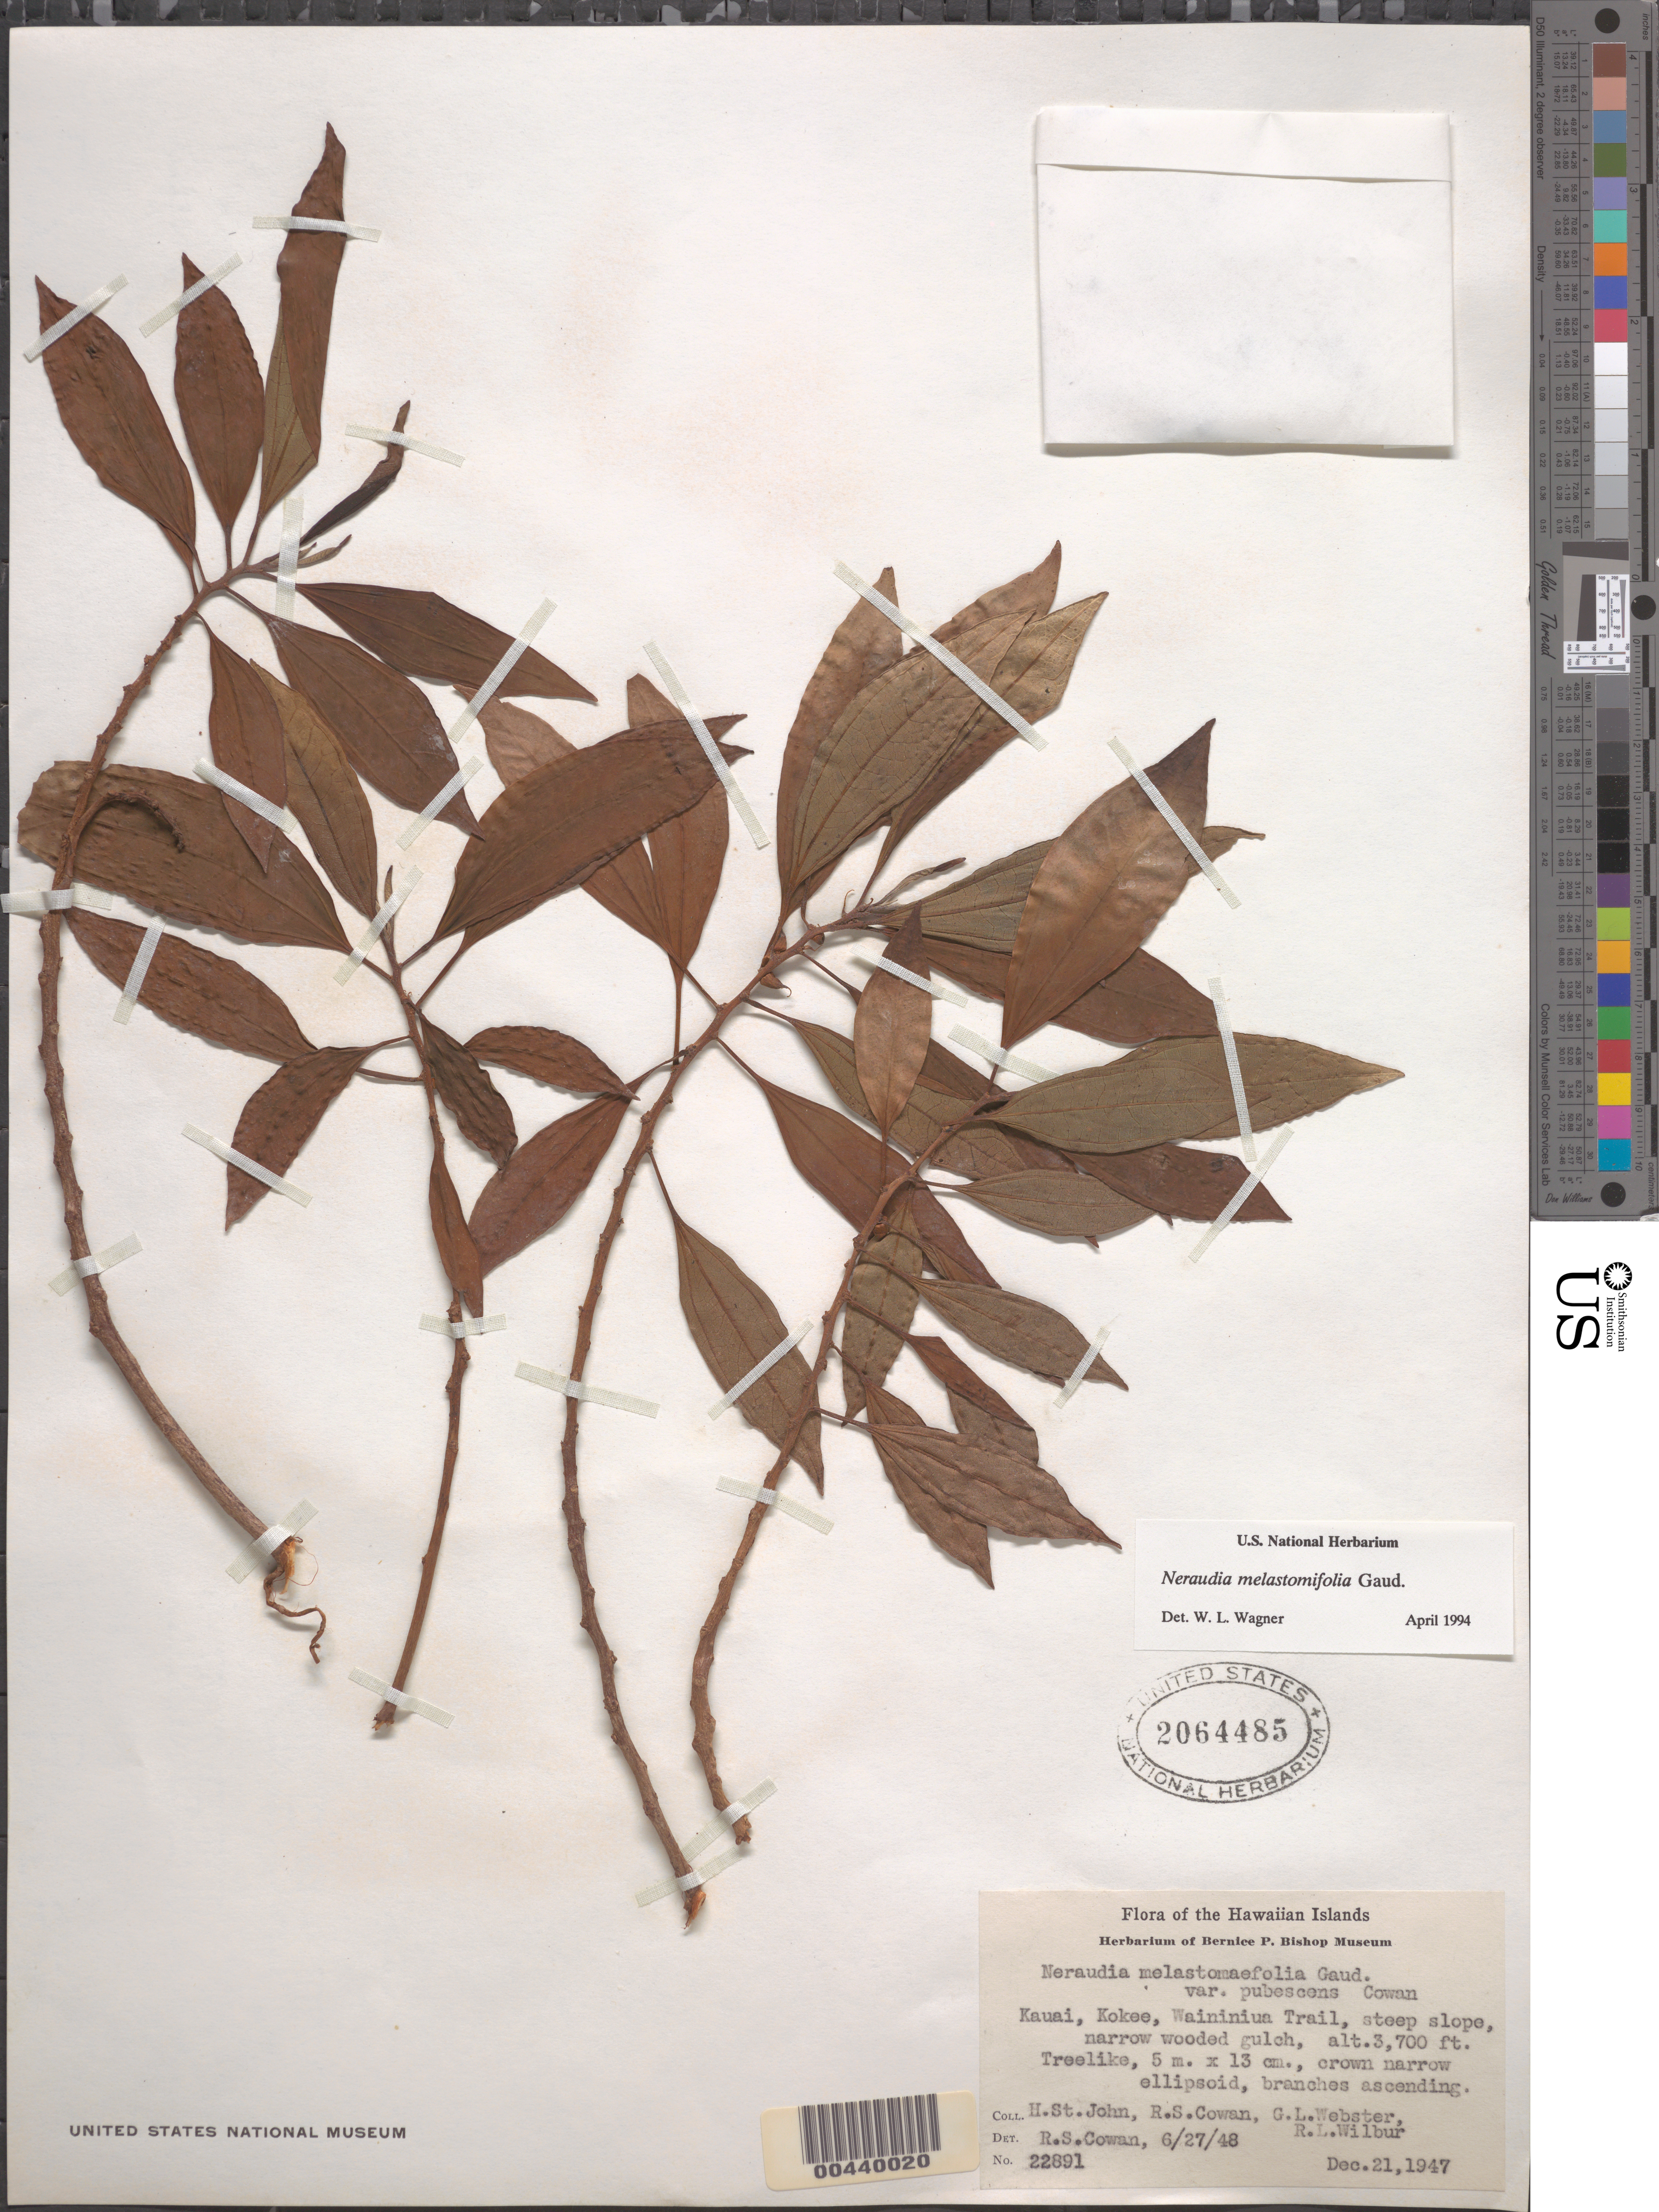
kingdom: Plantae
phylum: Tracheophyta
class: Magnoliopsida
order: Rosales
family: Urticaceae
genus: Neraudia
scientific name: Neraudia melastomifolia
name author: Gaudich.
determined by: Wagner, W. L., (BOT), Smithsonian Institution - National Museum of Natural History (UNITED STATES)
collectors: H. St. John, R. S. Cowan, G. L. Webster & R. L. Wilbur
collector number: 22891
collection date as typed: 21 Dec 1947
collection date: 1947-12-21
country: United States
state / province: Hawaii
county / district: Kauai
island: Kaua'i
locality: Kokee, Waininiua Trail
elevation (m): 1128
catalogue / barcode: US 2064485